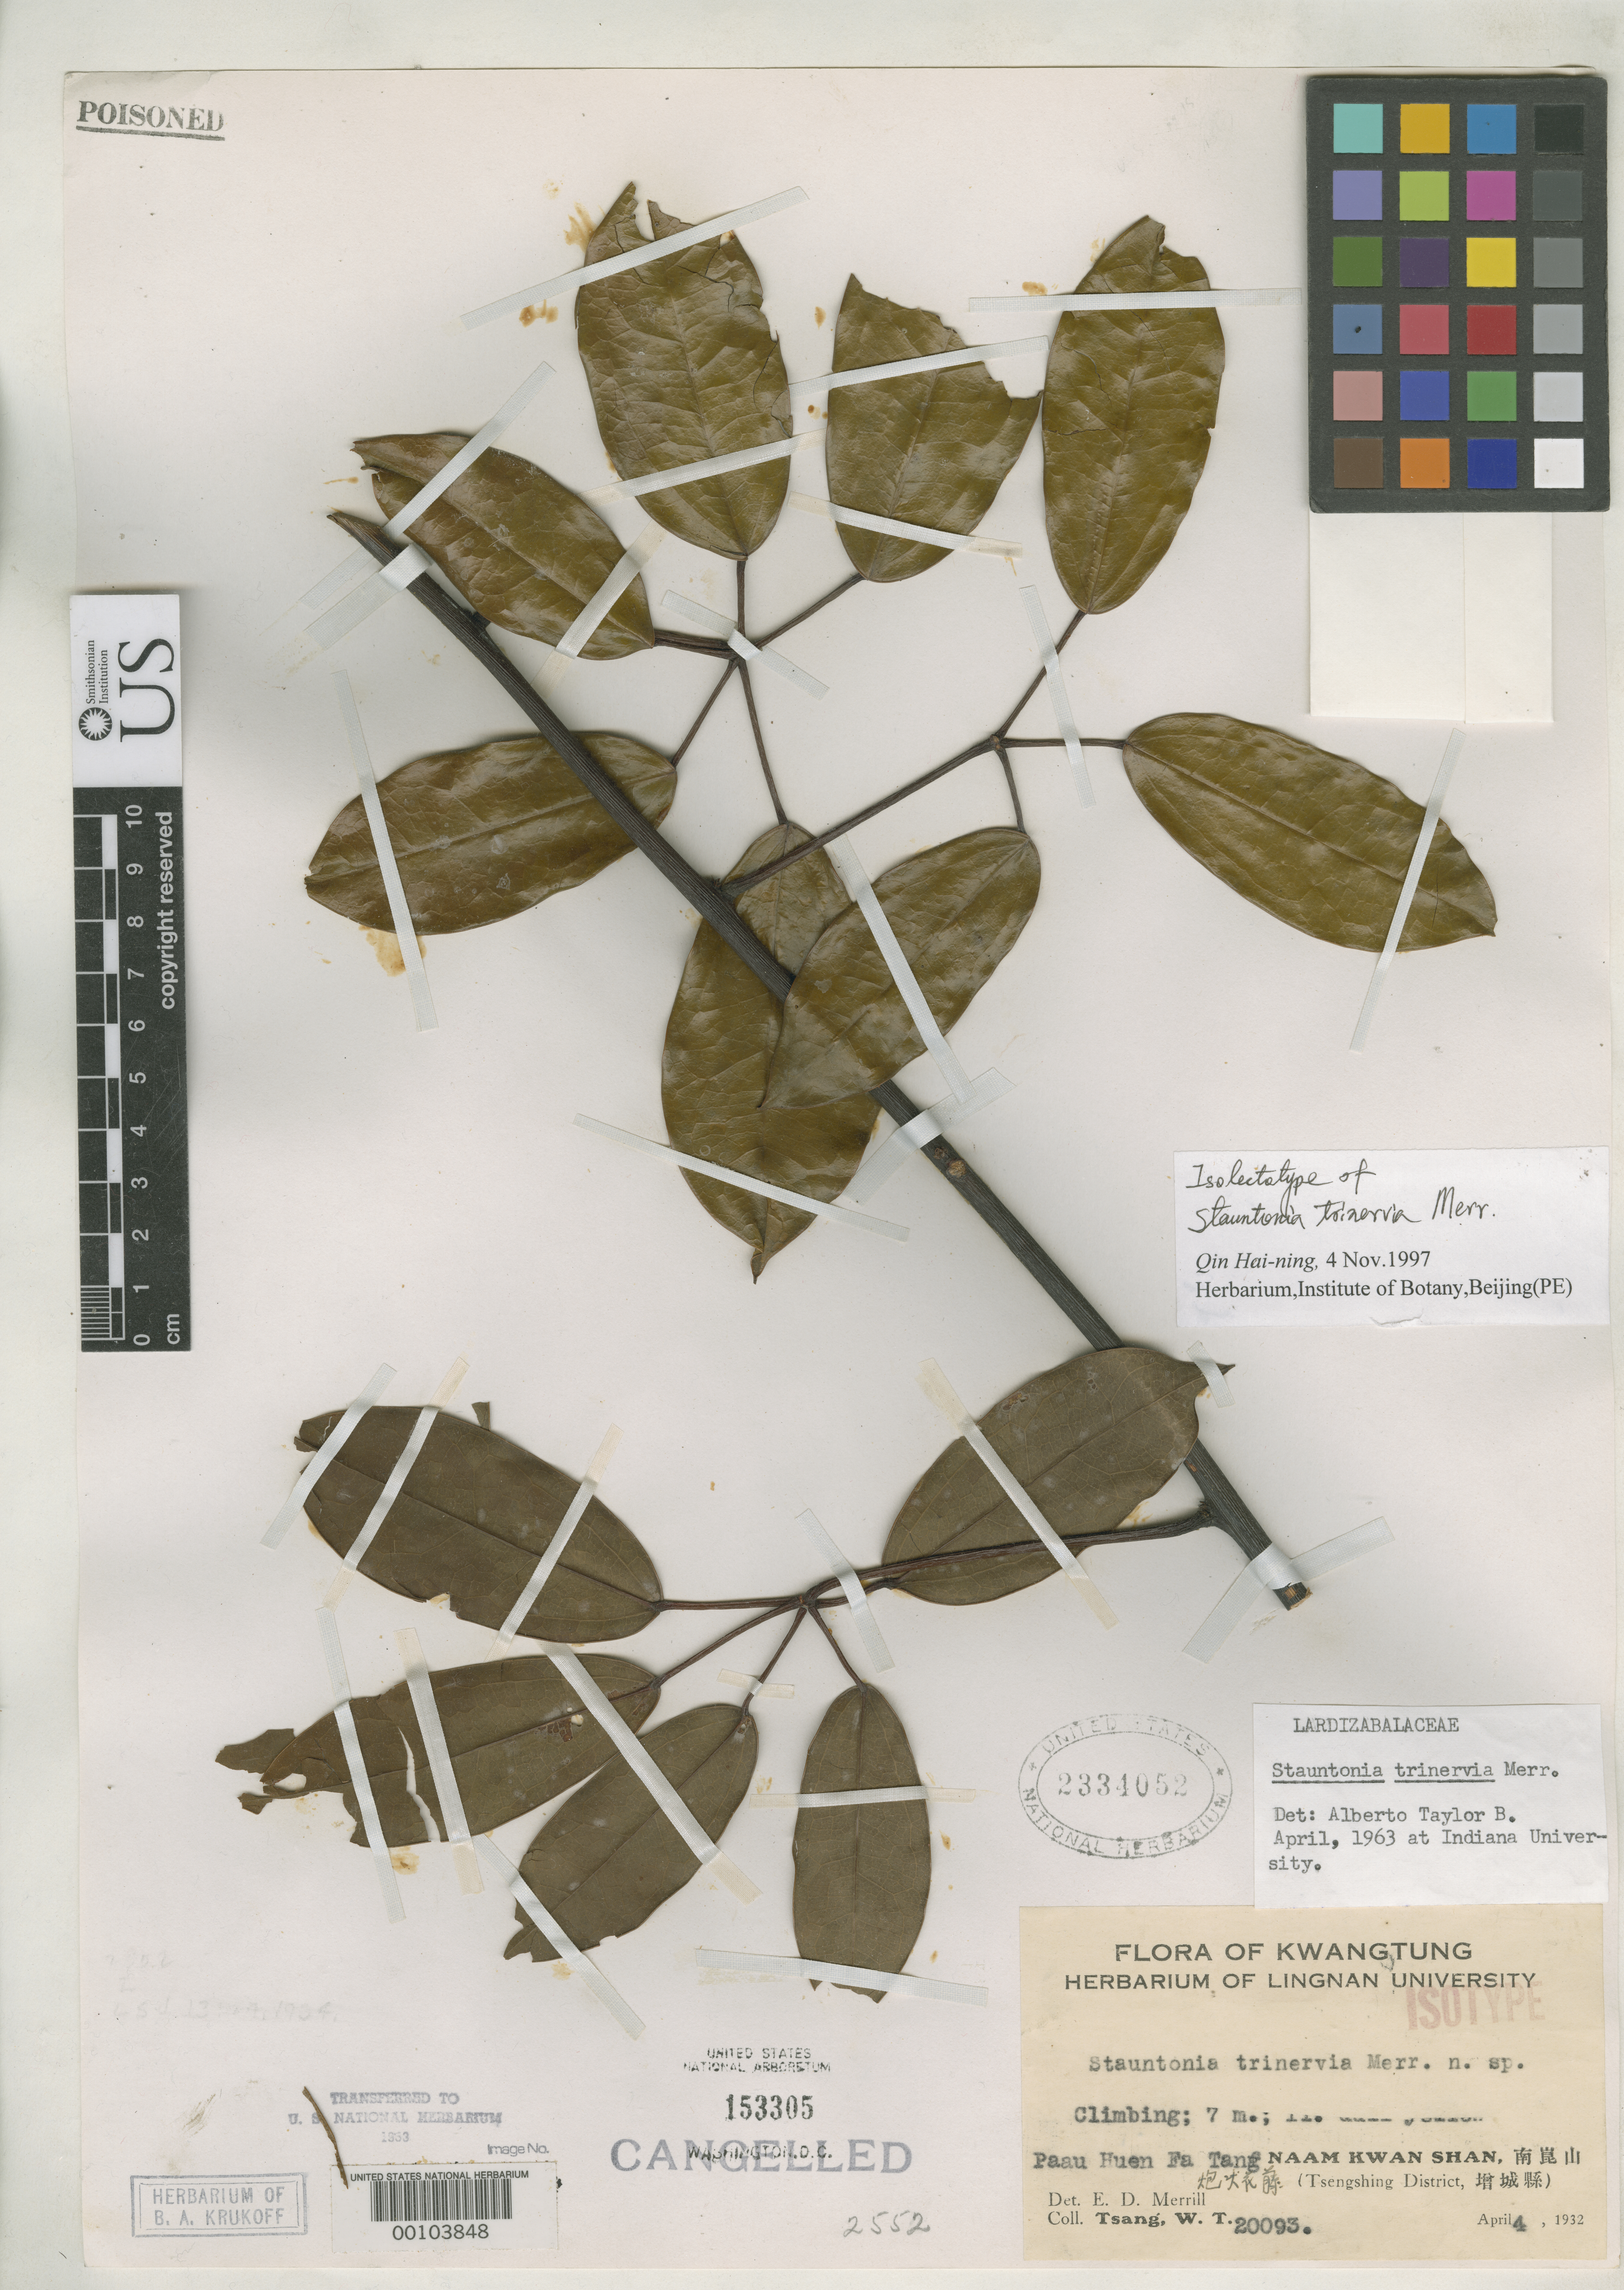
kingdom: Plantae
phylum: Tracheophyta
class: Magnoliopsida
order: Ranunculales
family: Lardizabalaceae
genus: Stauntonia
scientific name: Stauntonia trinervia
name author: Merr.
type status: Isotype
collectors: W. T. Tsang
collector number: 20093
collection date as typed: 04 Apr 1932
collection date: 1932-04-04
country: China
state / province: Guangdong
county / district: Tsengshing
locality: Paau Huen fa Tang.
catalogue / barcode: US 2334052